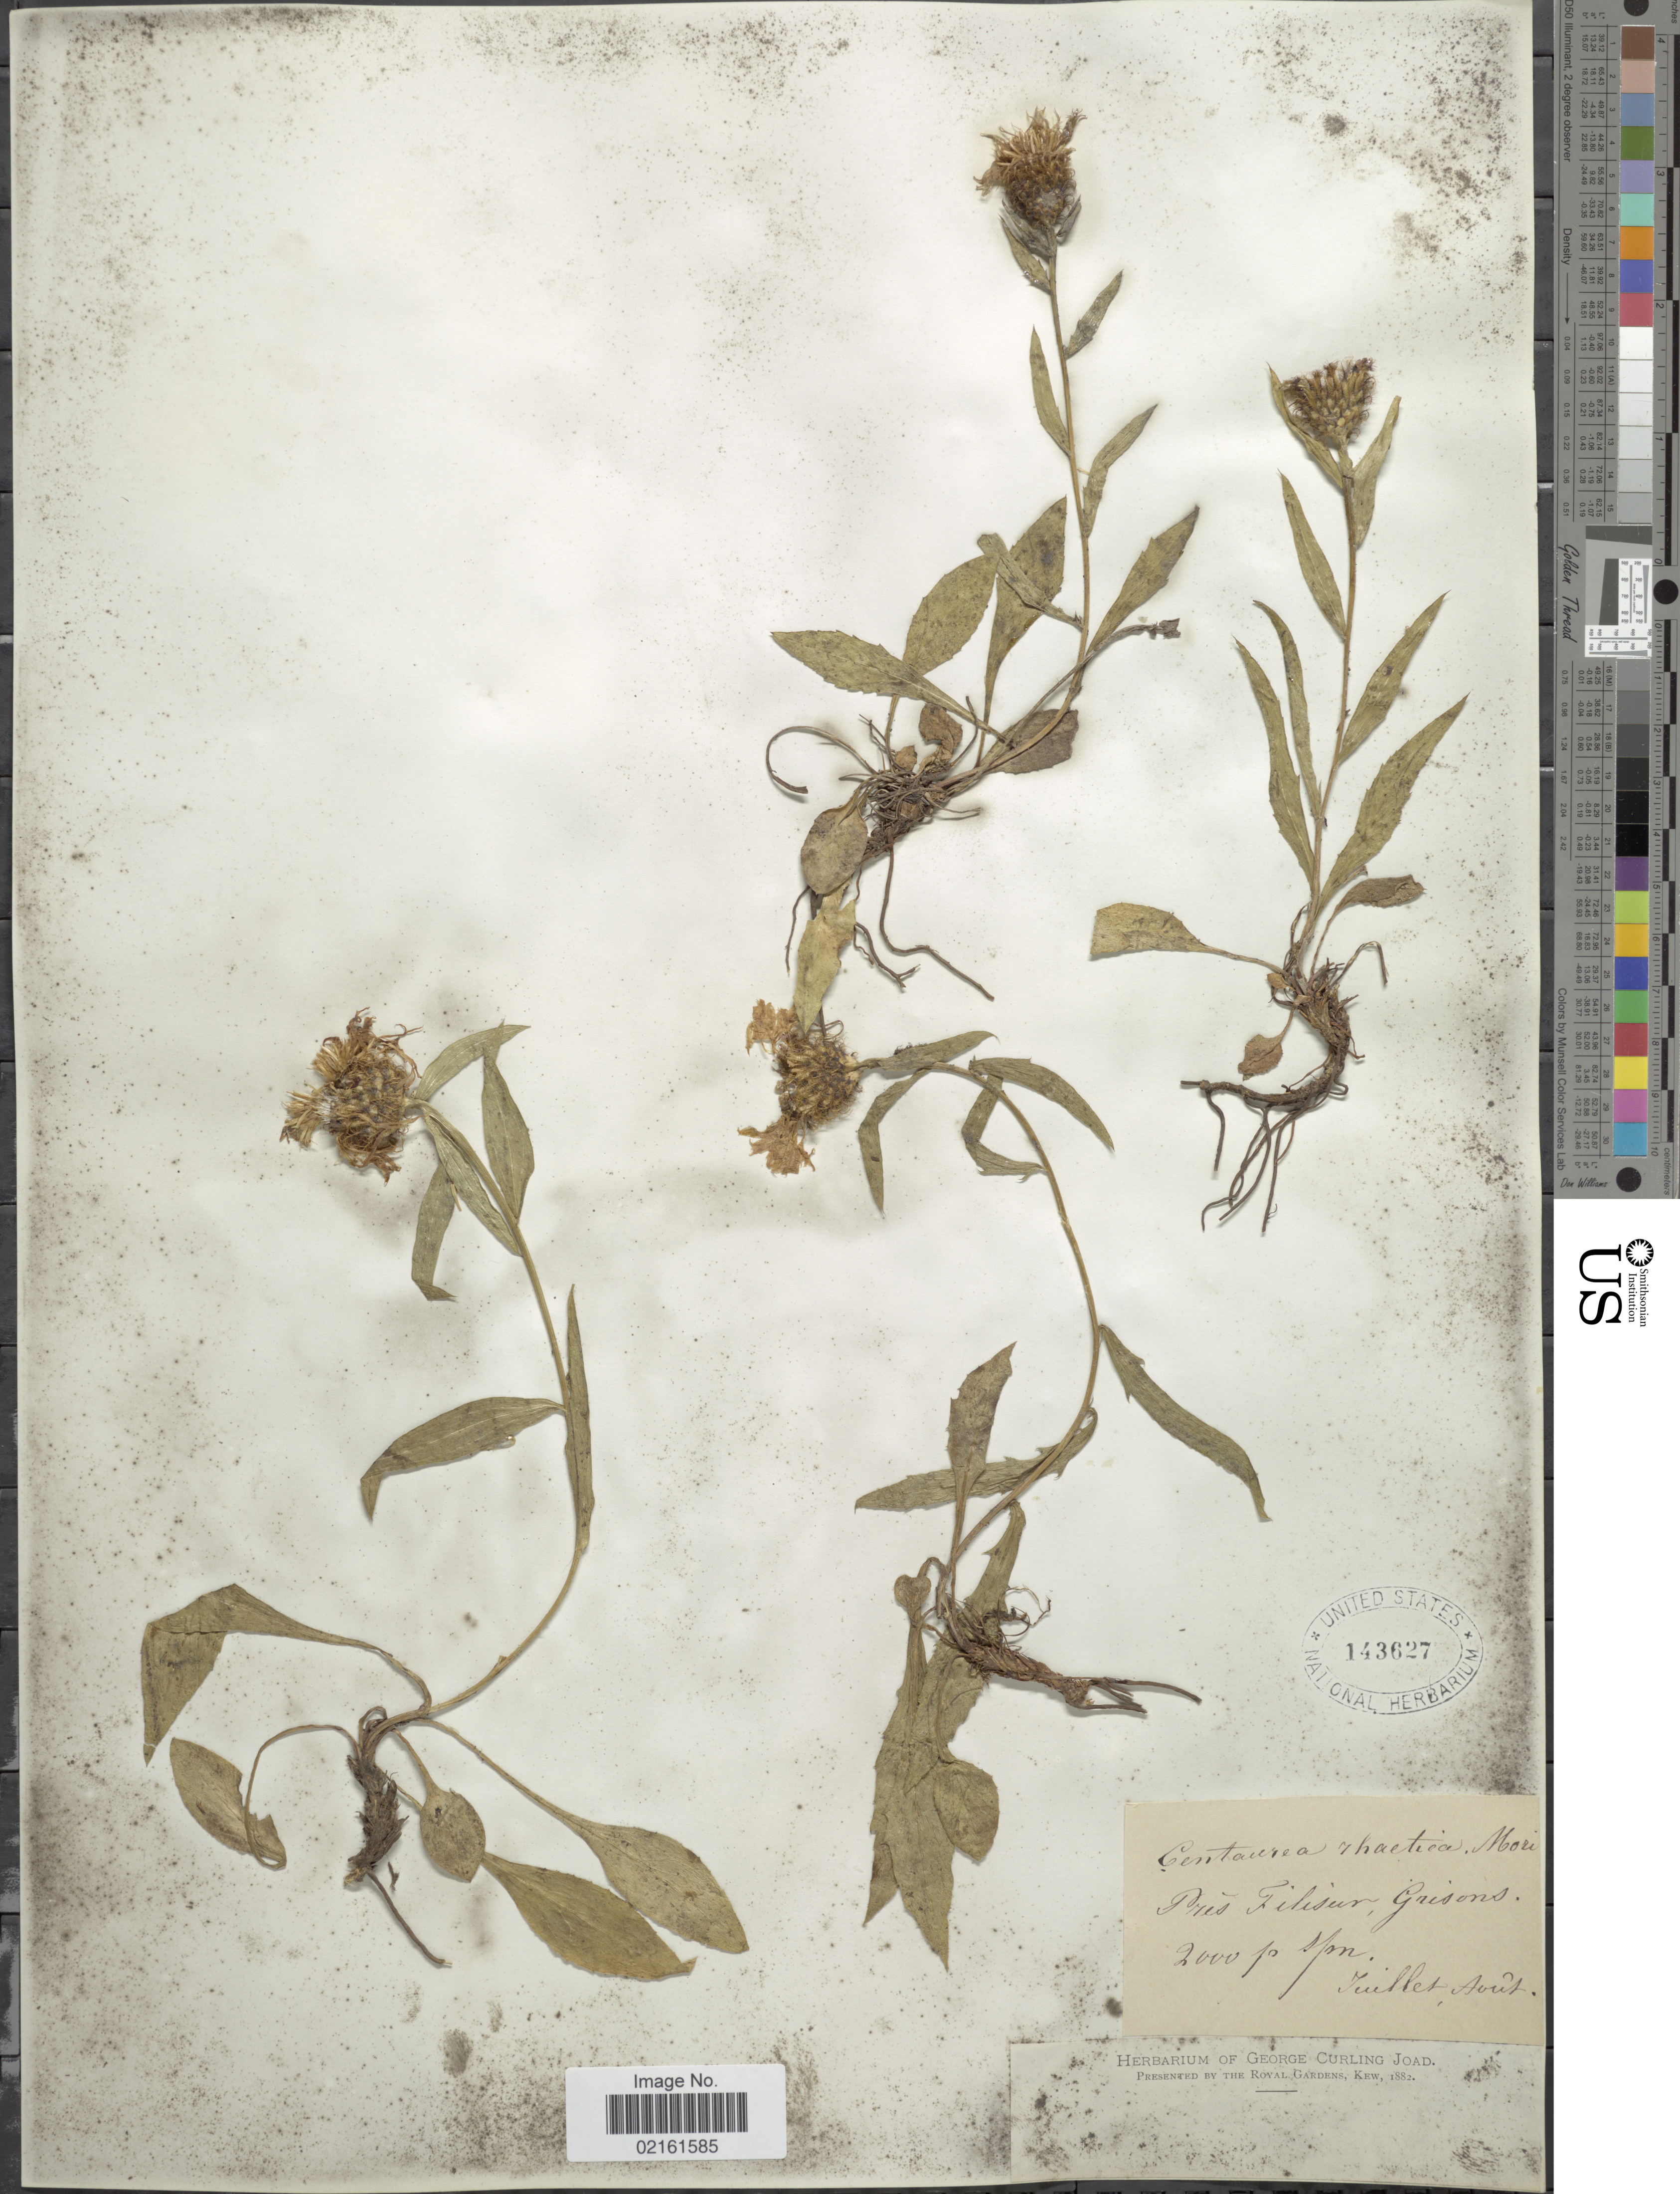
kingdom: Plantae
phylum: Tracheophyta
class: Magnoliopsida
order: Asterales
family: Asteraceae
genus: Centaurea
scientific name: Centaurea rhaetica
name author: Moritz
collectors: ex herb. George Curling Joad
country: Switzerland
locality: Pres Filiser, Grisons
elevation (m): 610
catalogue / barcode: US 143627